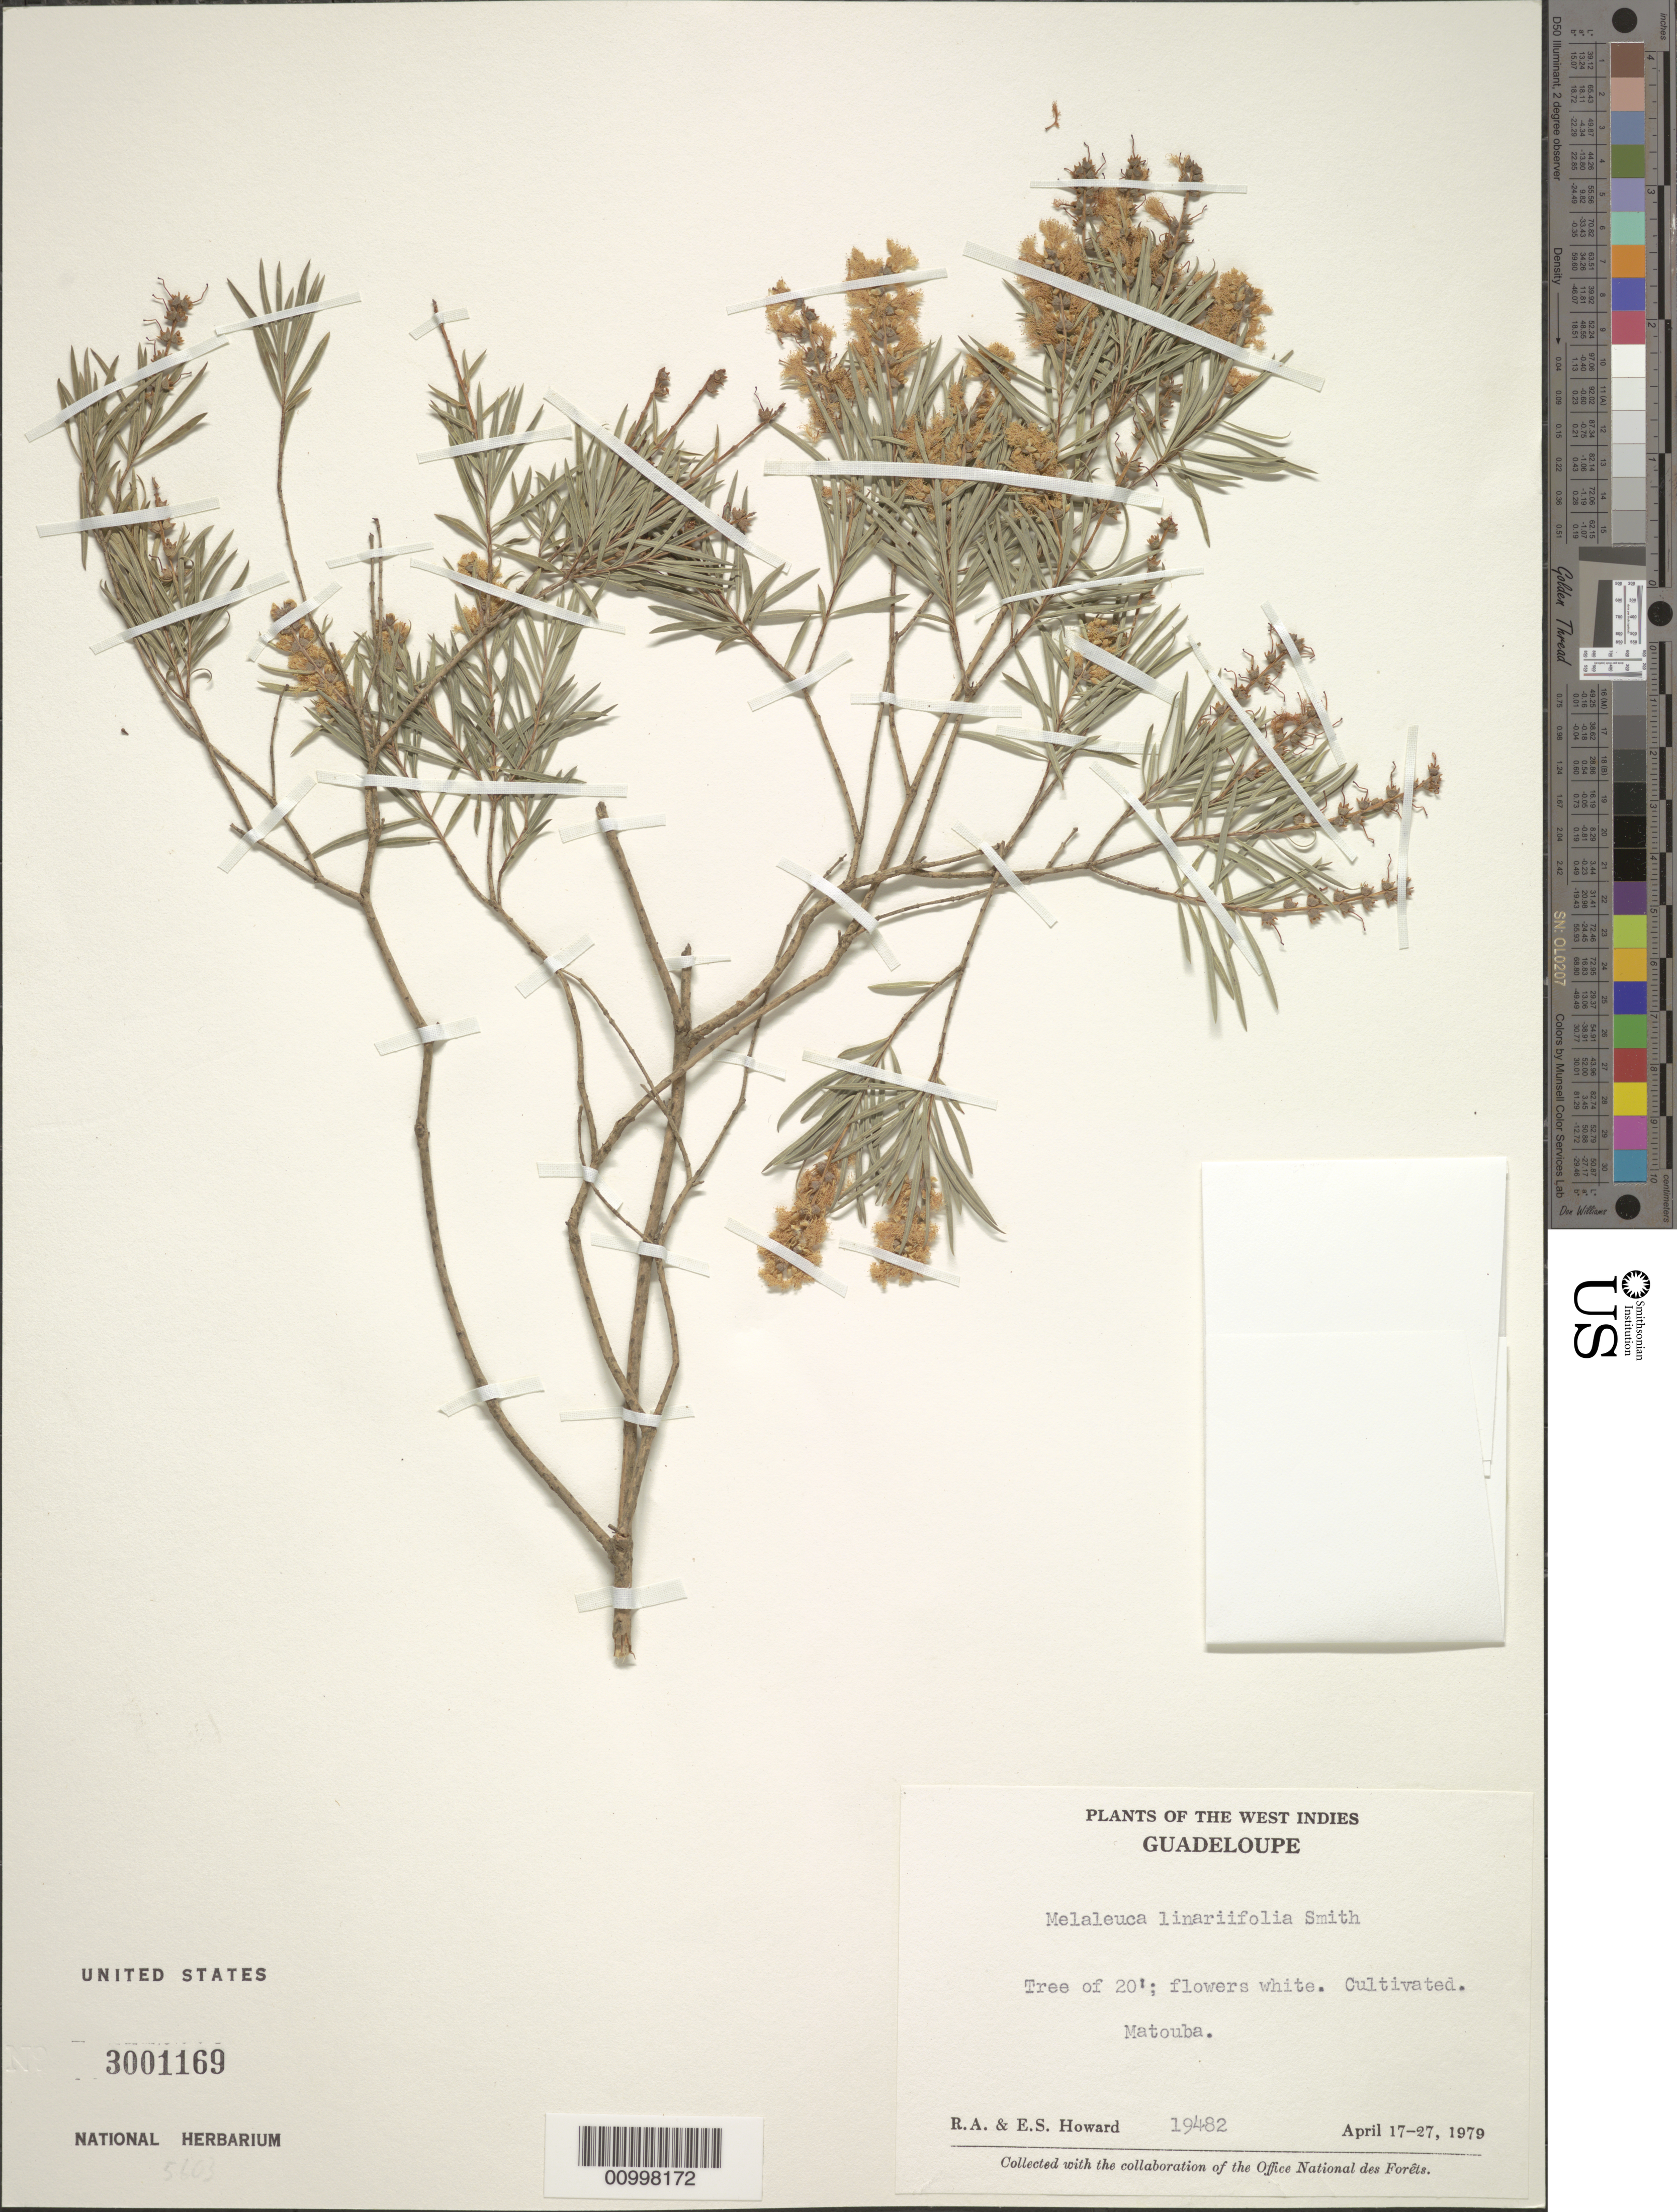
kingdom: Plantae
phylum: Tracheophyta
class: Magnoliopsida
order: Myrtales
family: Myrtaceae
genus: Melaleuca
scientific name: Melaleuca linariifolia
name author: Sm.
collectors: R. A. Howard & E. S. Howard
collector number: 19482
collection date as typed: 17 Apr 1979 to 27 Apr 1979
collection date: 1979-04-17/1979-04-27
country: Guadeloupe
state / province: St. Claude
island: Basse Terre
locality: Matouba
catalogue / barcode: US 3001169